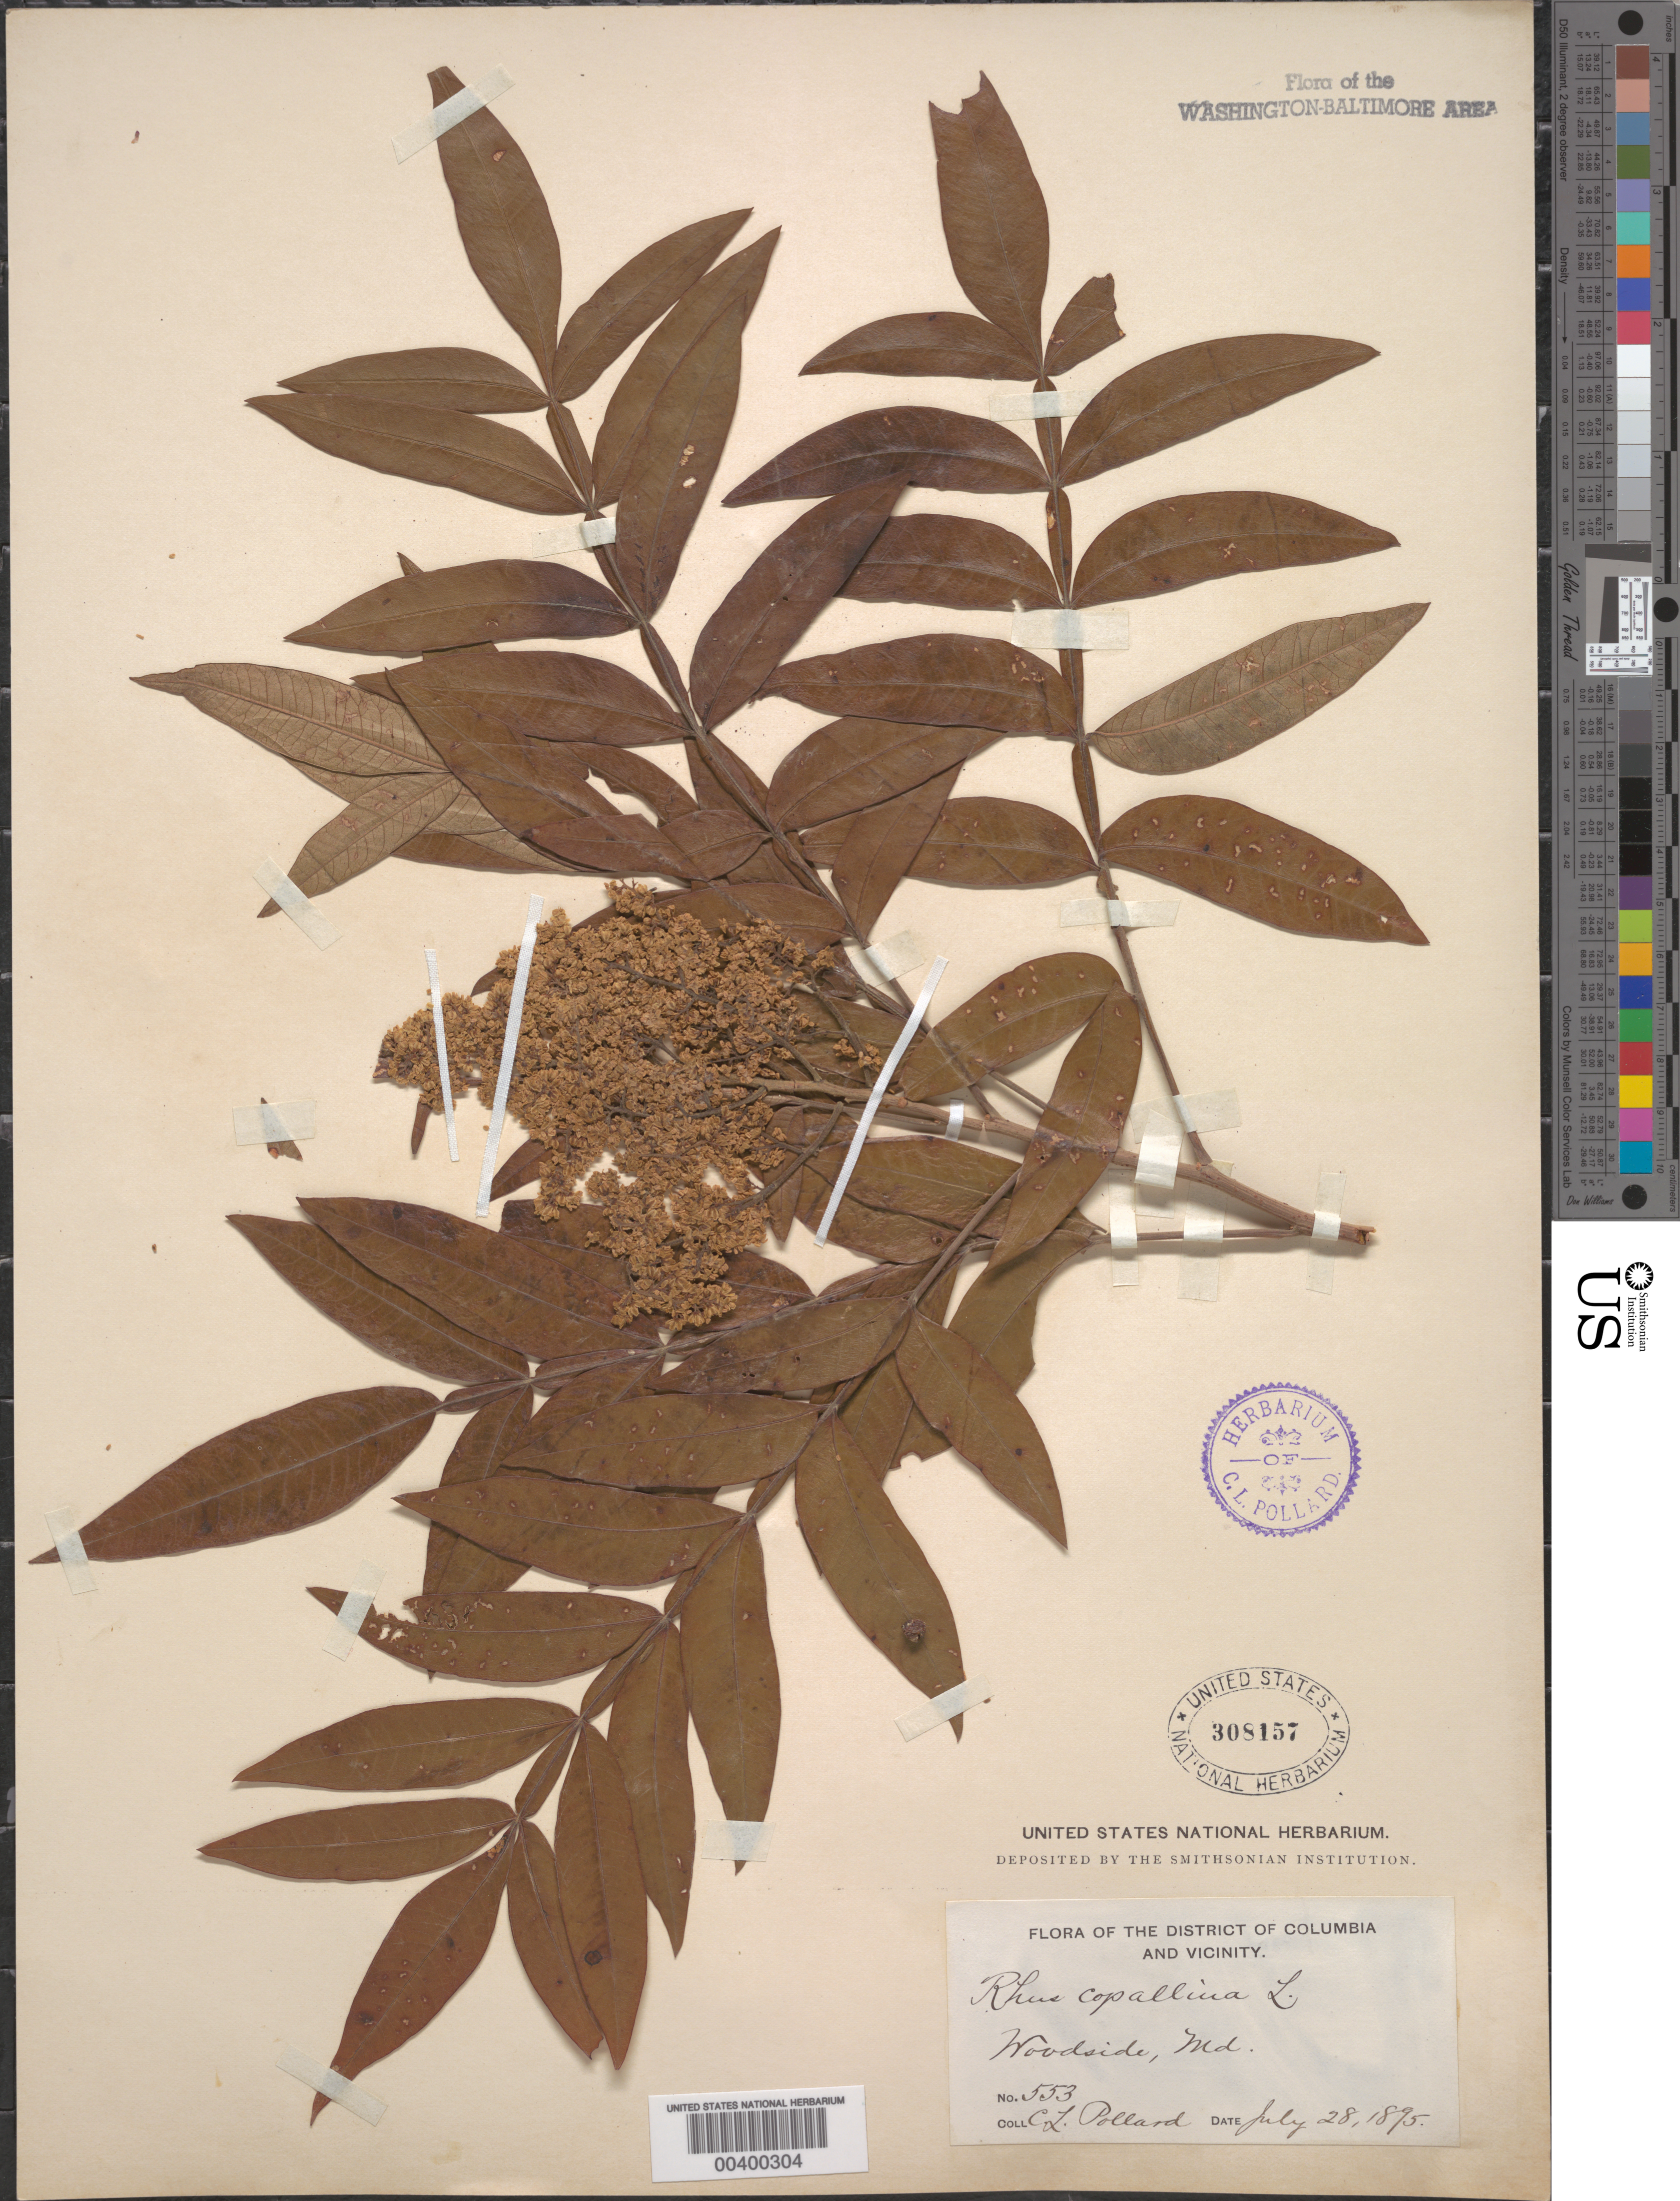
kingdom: Plantae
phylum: Tracheophyta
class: Magnoliopsida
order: Sapindales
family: Anacardiaceae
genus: Rhus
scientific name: Rhus copallinum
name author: L.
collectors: C. L. Pollard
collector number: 553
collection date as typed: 28 Jul 1895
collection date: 1895-07-28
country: United States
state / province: Maryland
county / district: Montgomery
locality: Woodside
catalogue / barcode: US 308157